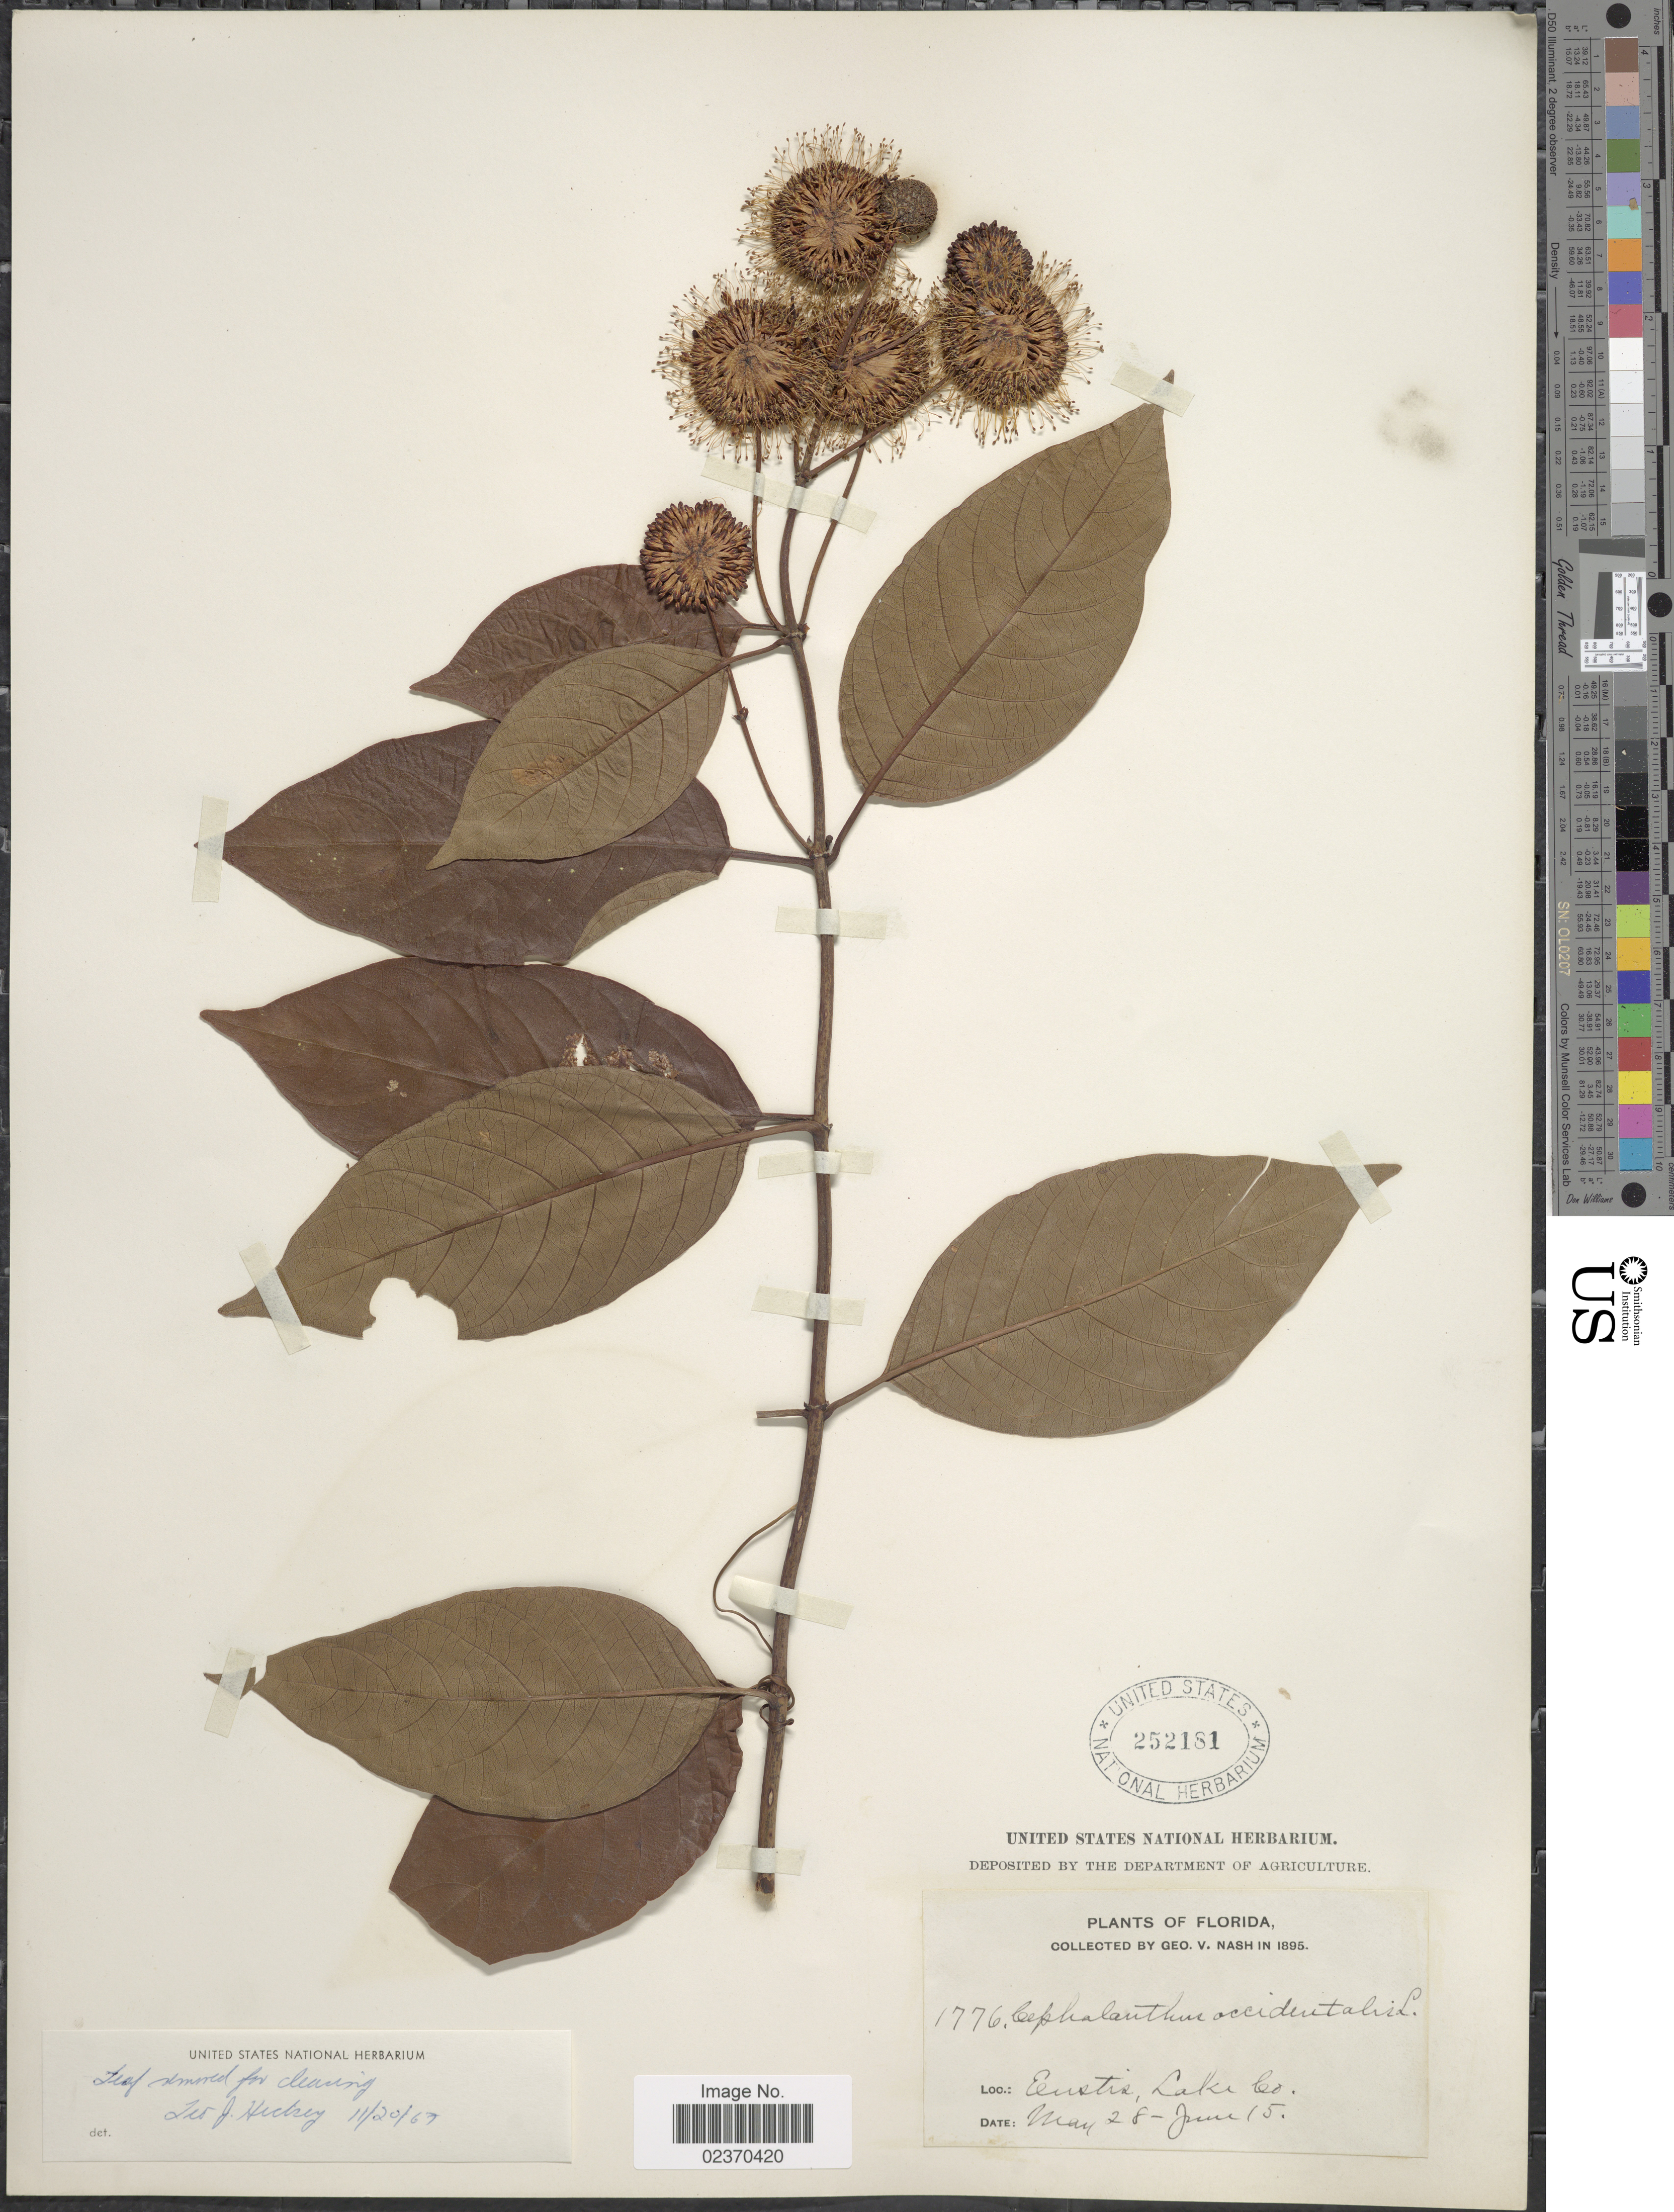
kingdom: Plantae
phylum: Tracheophyta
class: Magnoliopsida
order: Gentianales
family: Rubiaceae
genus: Cephalanthus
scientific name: Cephalanthus occidentalis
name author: L.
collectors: G. V. Nash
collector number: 1776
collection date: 1895-05-28/1895-06-15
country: United States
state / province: Florida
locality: Eustis, Lake Co.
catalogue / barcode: US 252181